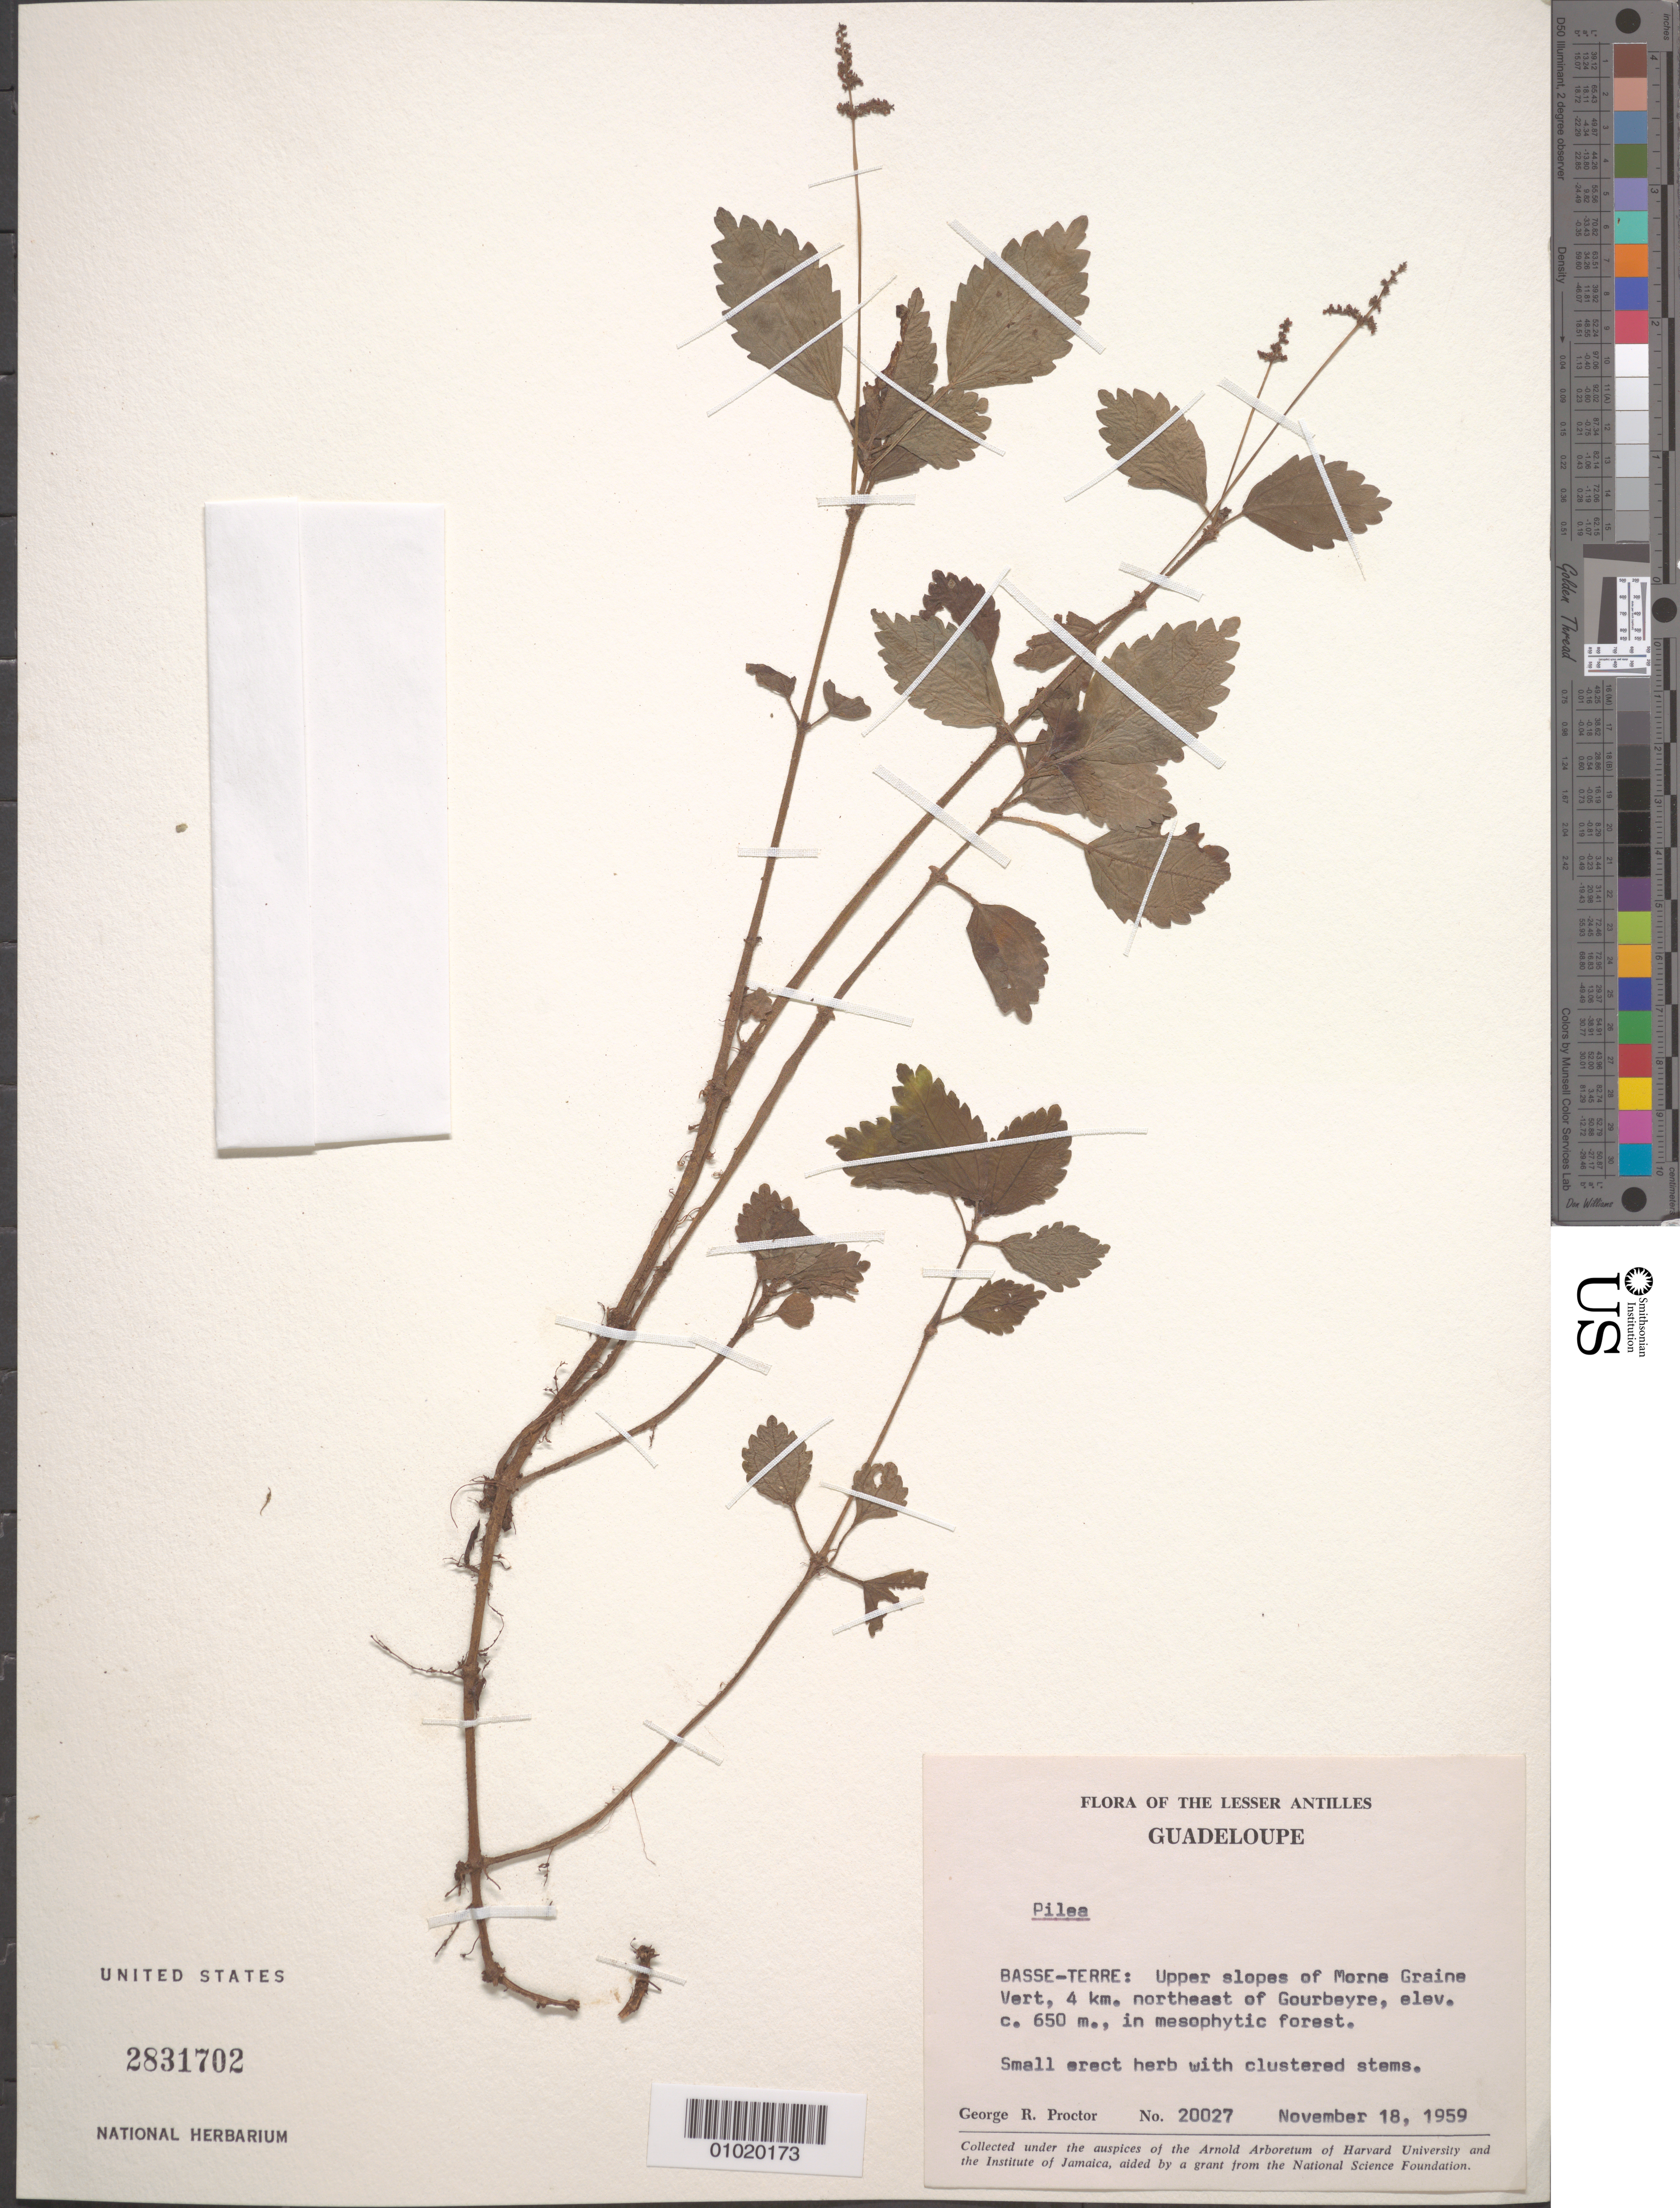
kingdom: Plantae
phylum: Tracheophyta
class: Magnoliopsida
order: Rosales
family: Urticaceae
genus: Pilea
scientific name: Pilea sp.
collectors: G. R. Proctor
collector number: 20027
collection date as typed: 18 Nov 1959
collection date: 1959-11-18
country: Guadeloupe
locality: Basse-terre: Upper slopes of Morne Graine Vert, 4 km. northeast of Bourbeyre, in mesophytic forest.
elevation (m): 650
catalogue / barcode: US 2831702